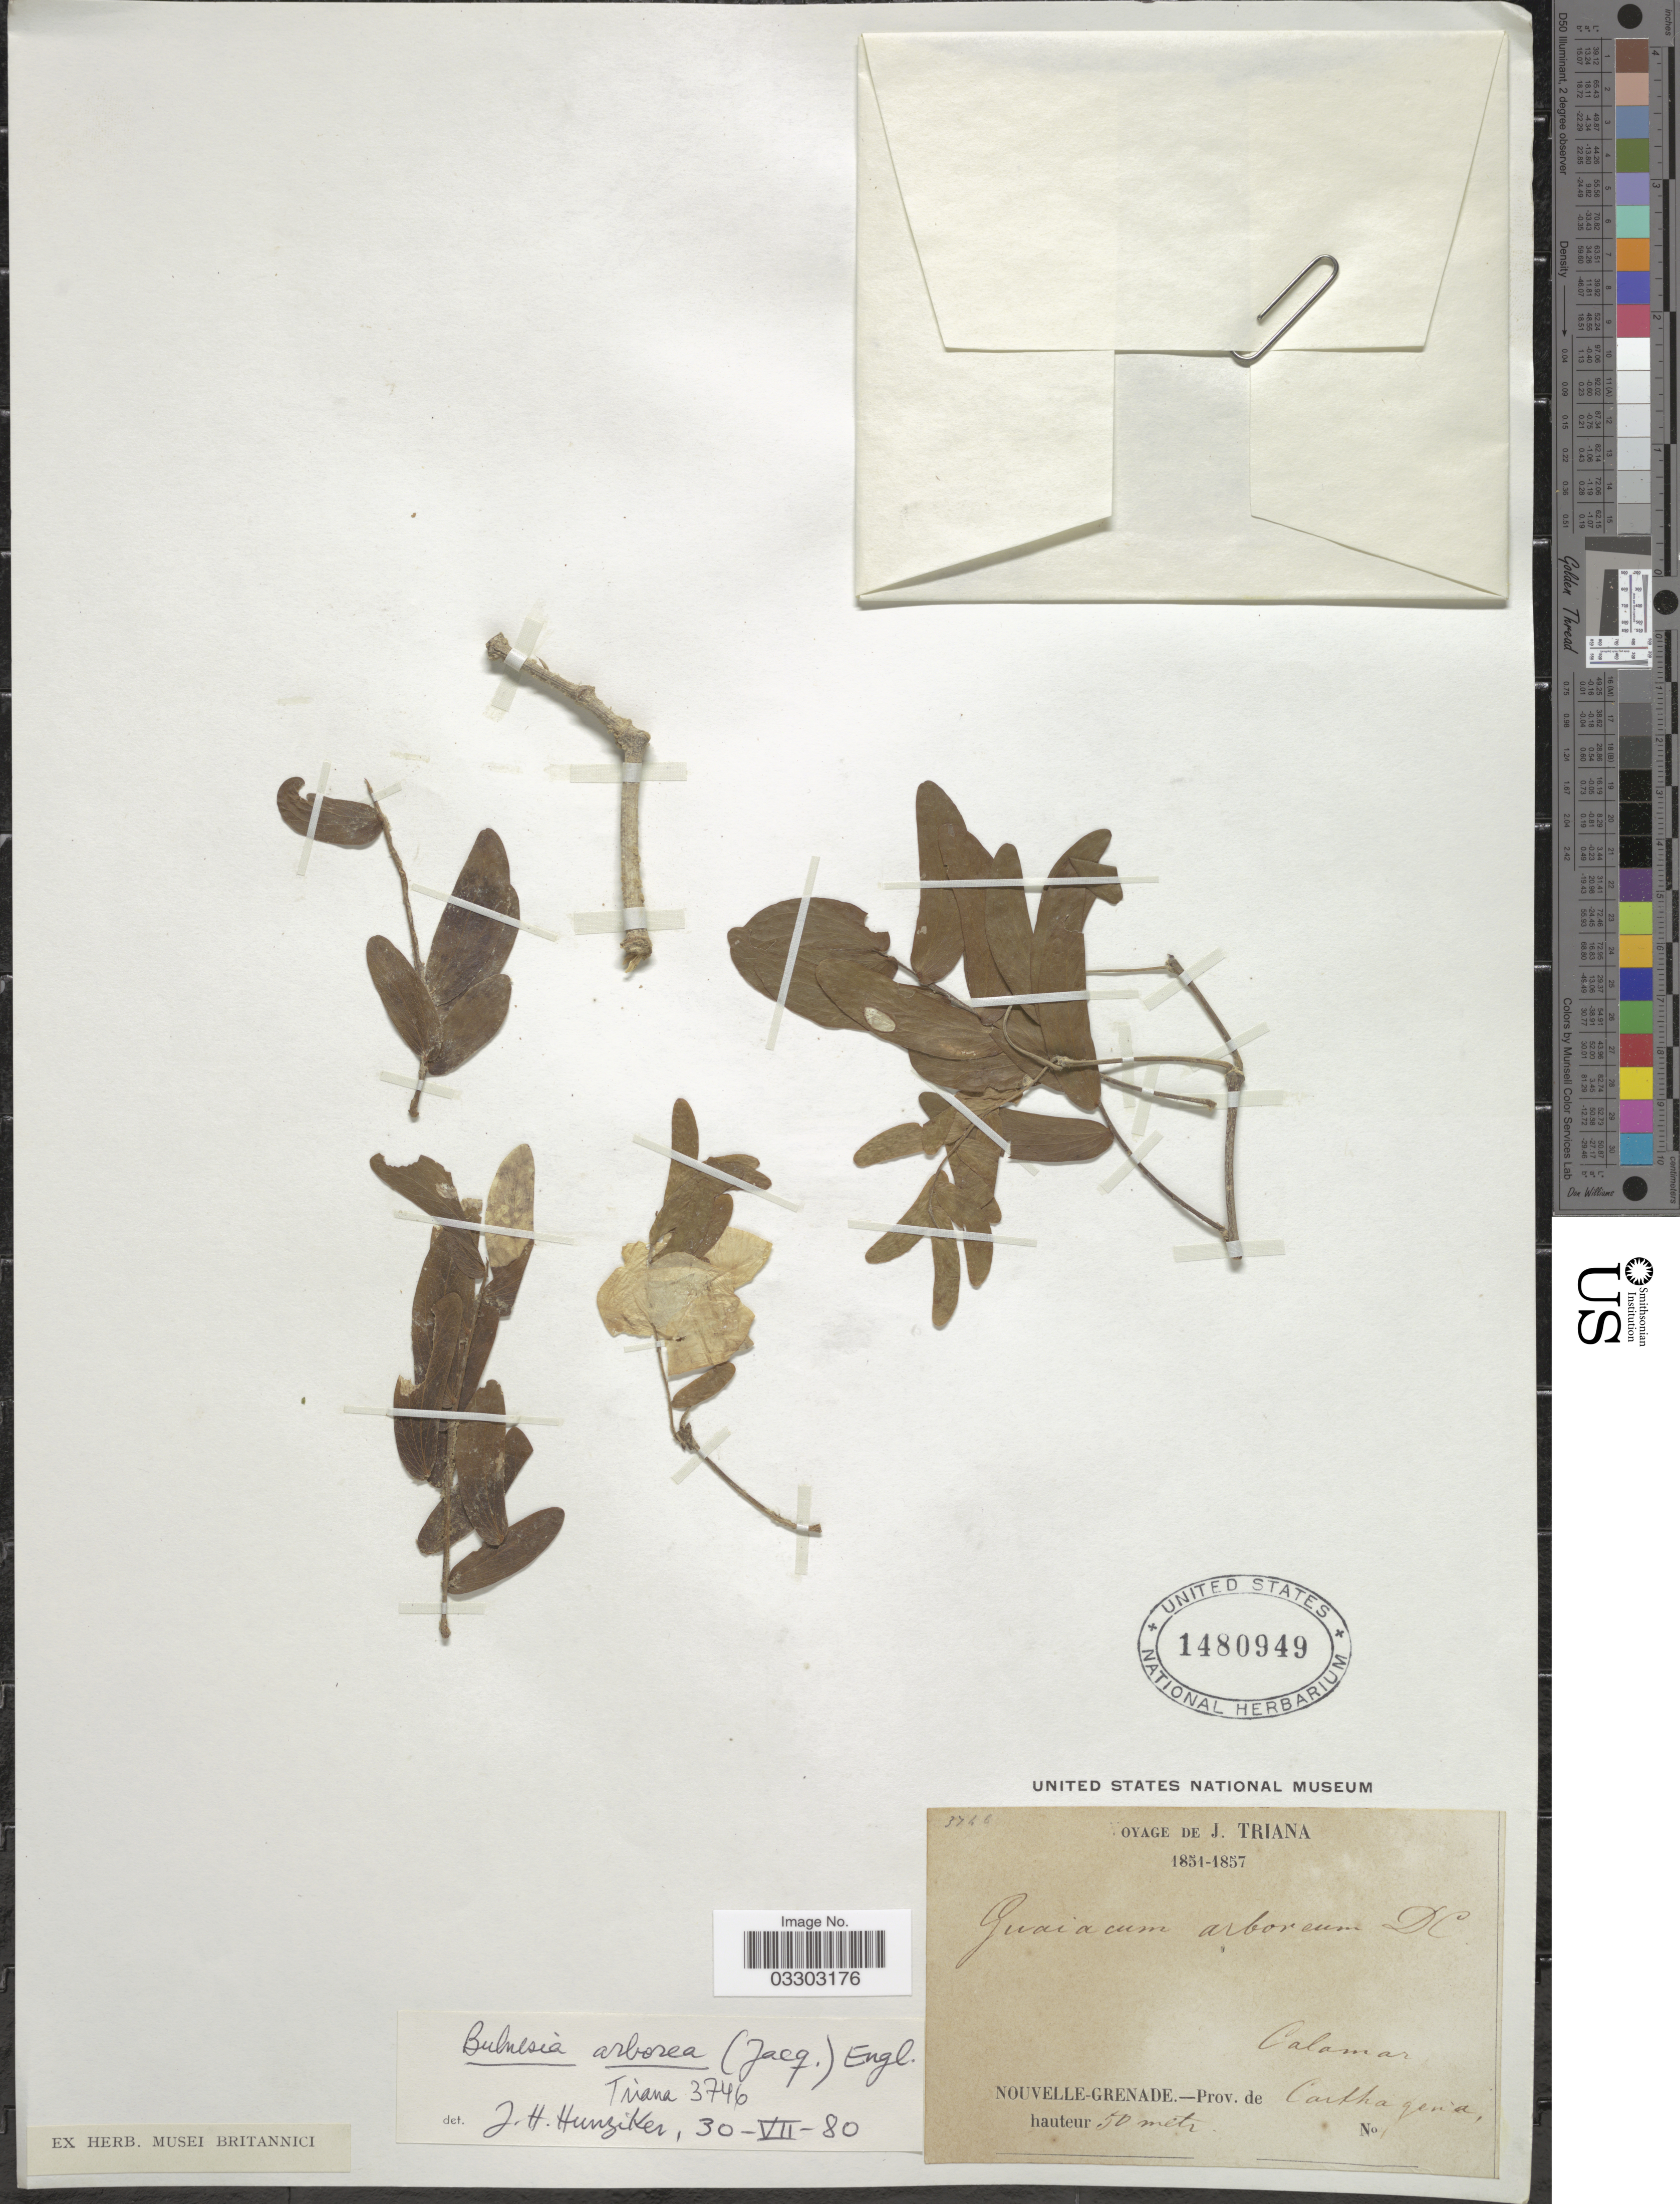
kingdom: Plantae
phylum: Tracheophyta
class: Magnoliopsida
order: Zygophyllales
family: Zygophyllaceae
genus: Gonopterodendron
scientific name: Gonopterodendron arboreum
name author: (Jacq.) Godoy-Bürki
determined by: U.S. National Herbarium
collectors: J. Triana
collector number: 1*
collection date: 1851/1857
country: Colombia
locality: Calamar. Nouvelle-Grenade. Prov. de Carthagena.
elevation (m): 50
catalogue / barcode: US 1480949